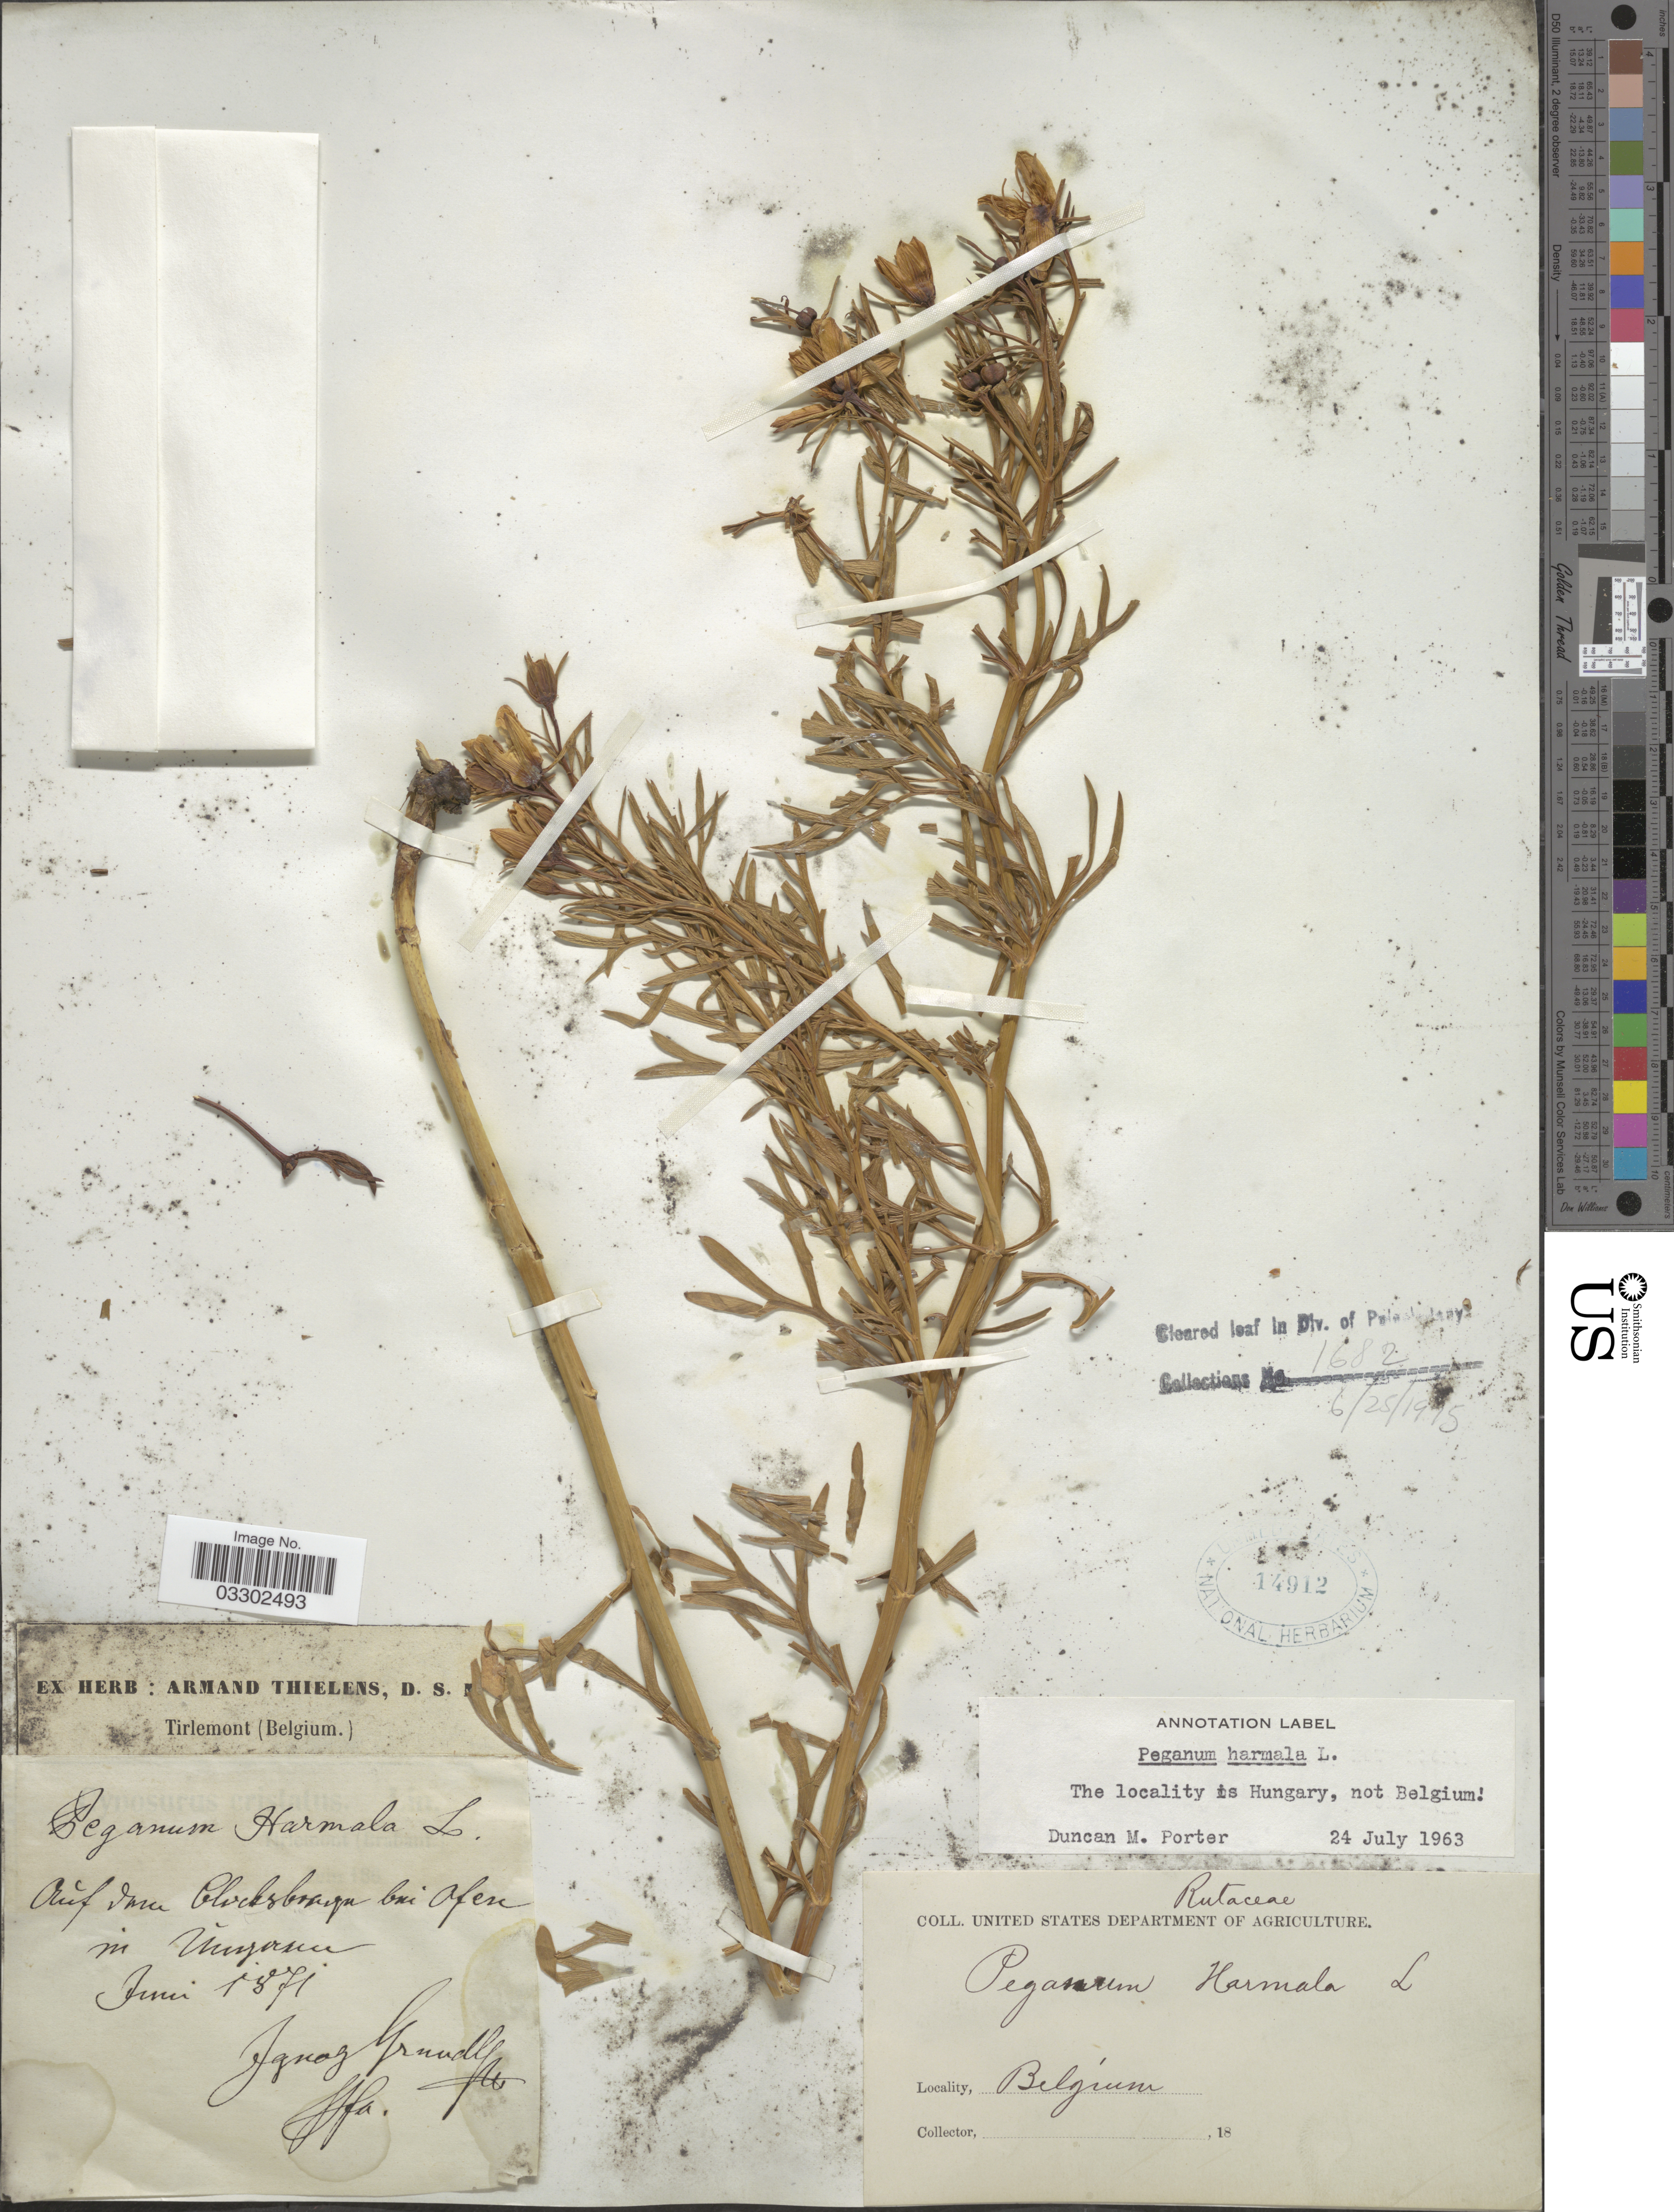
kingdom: Plantae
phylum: Tracheophyta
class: Magnoliopsida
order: Sapindales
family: Tetradiclidaceae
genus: Peganum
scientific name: Peganum harmala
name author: L.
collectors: I. Grundl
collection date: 1871-06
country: Hungary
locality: Aŭf den Clocksbragn [interpreted] bei Ofen im [interpreted] Ŭngarn.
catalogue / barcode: US 14912